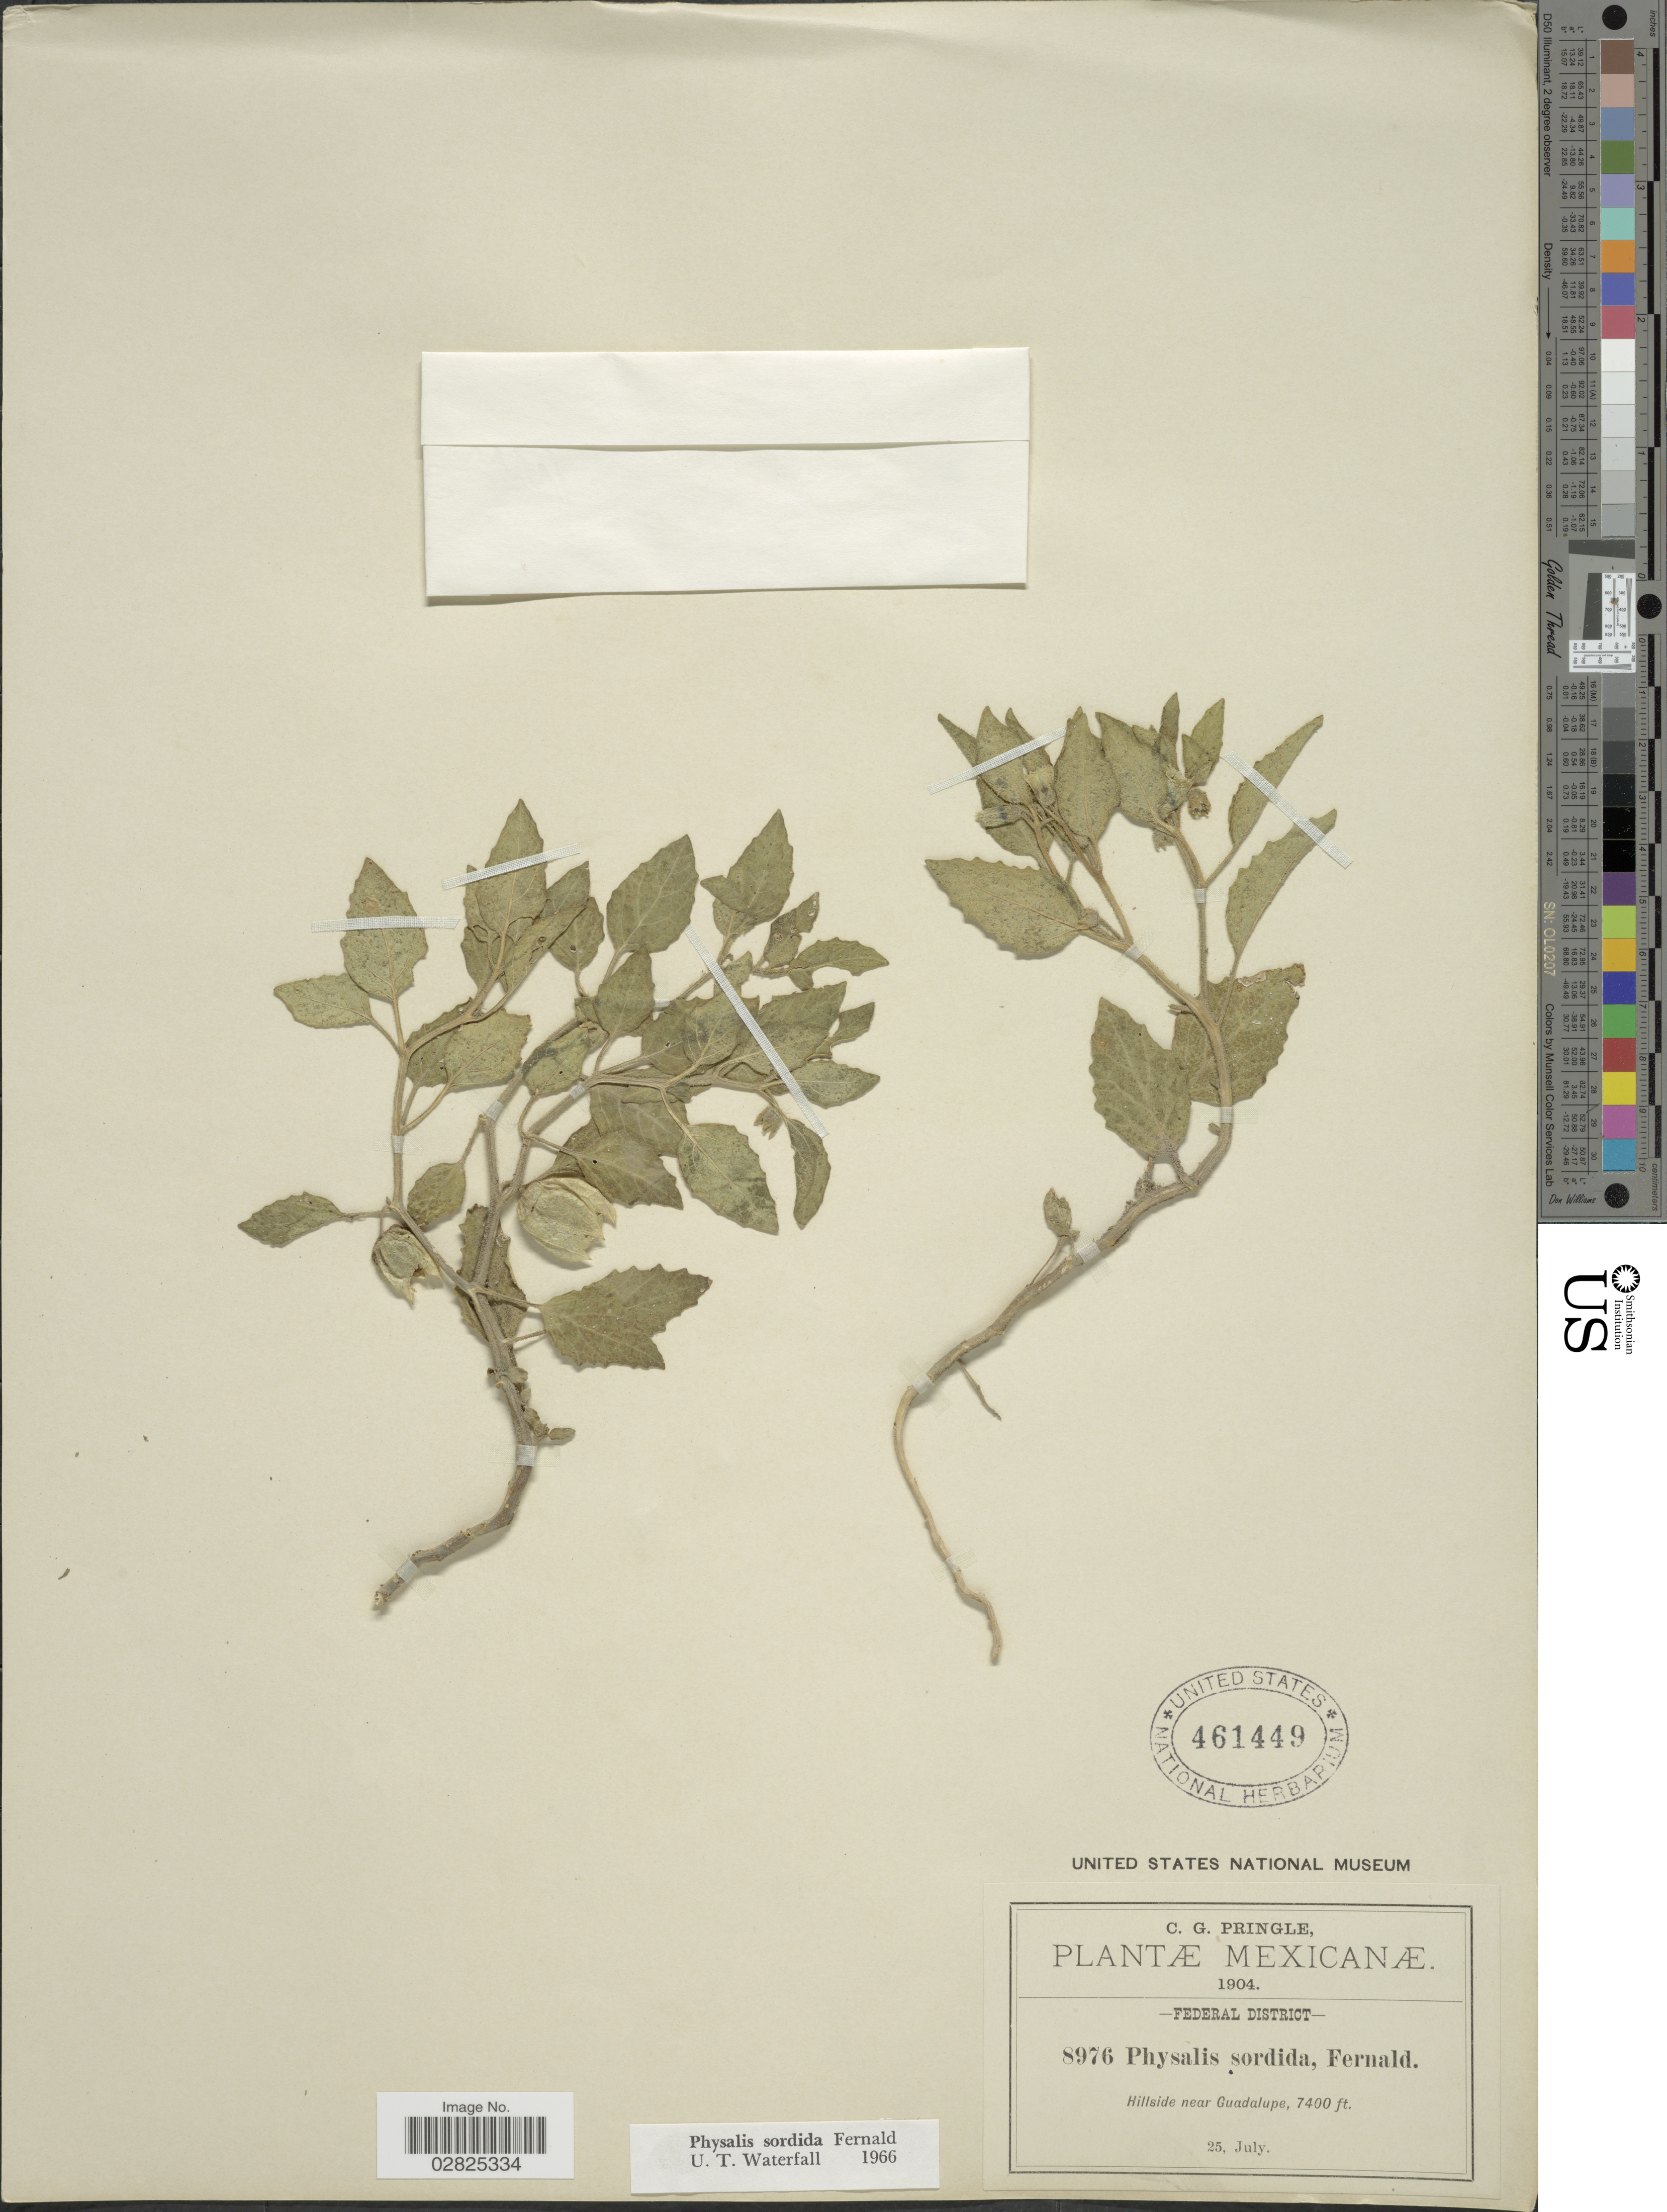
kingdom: Plantae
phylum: Tracheophyta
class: Magnoliopsida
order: Solanales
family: Solanaceae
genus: Physalis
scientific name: Physalis sordida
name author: Fernald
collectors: C. G. Pringle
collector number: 8976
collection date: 1904-07-25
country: Mexico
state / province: Distrito Federal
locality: Federal District, Hillside near Guadalupe.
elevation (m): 2256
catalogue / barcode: US 461449